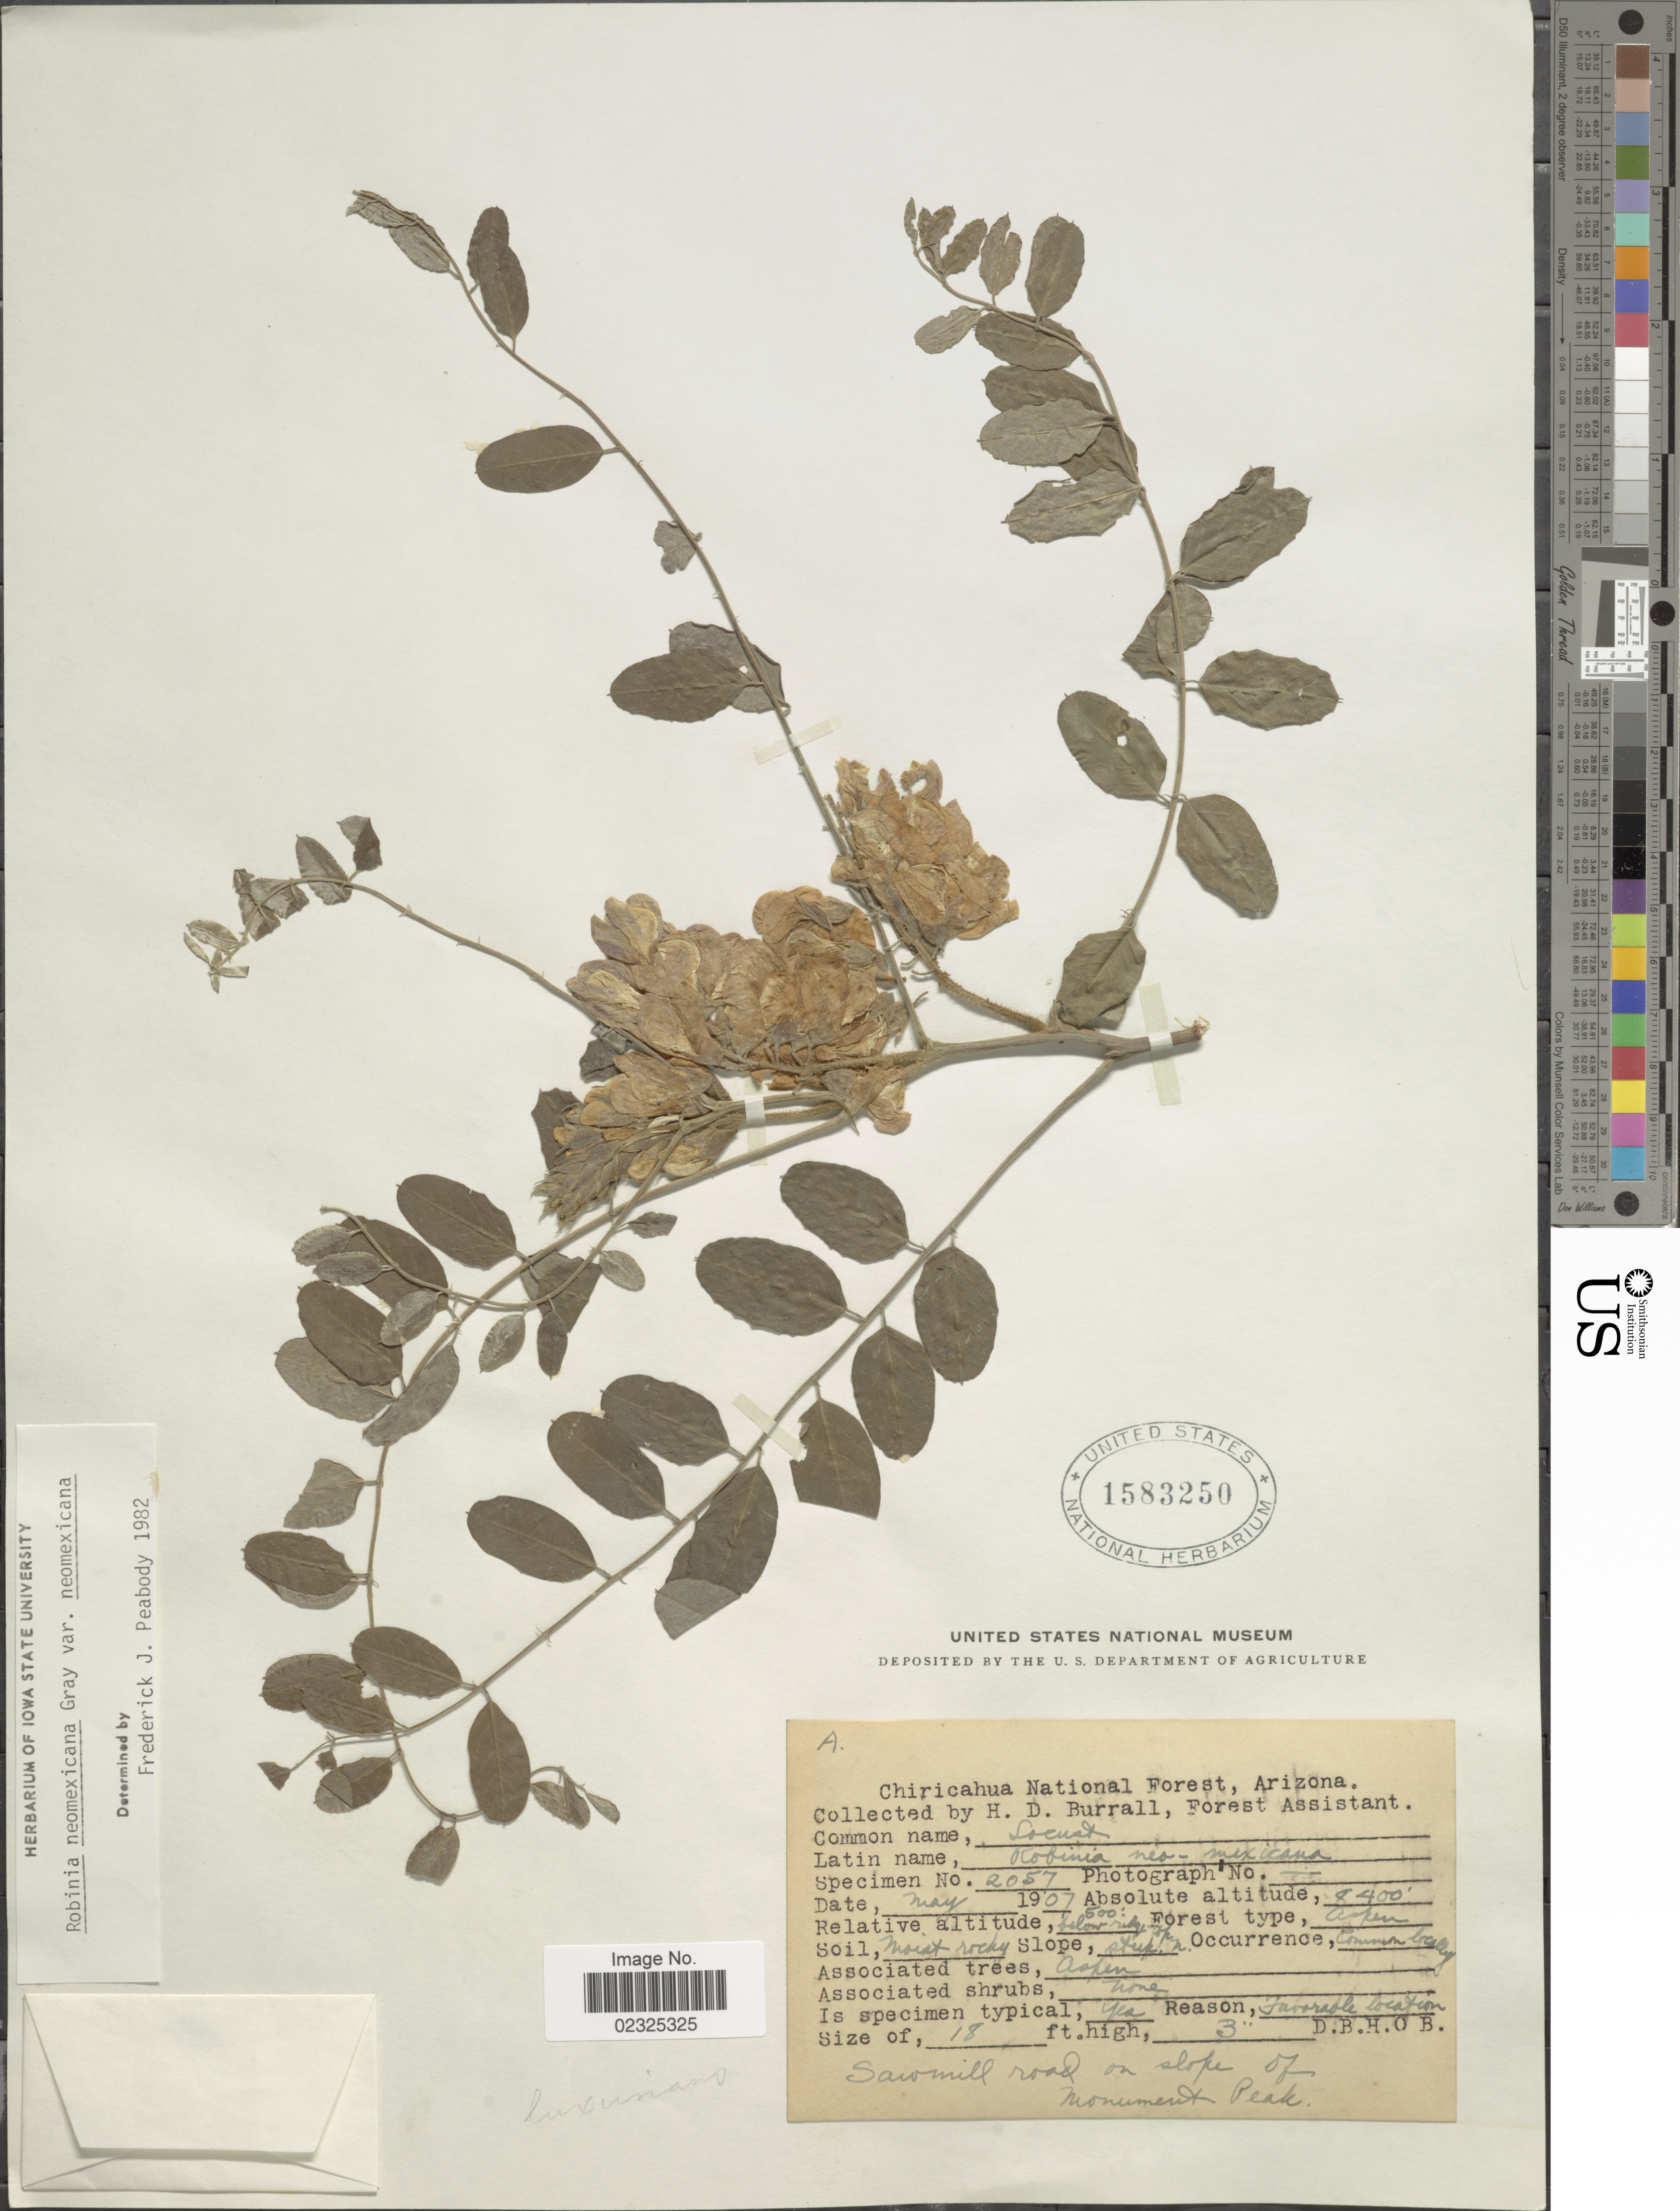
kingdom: Plantae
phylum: Tracheophyta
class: Magnoliopsida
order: Fabales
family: Fabaceae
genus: Robinia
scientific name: Robinia neomexicana var. neomexicana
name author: A. Gray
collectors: H. Burrall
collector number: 2057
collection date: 1907-05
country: United States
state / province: Arizona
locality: Chiricahua Natioanal Forest, Sawmill road on slope of Monument Peak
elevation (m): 2560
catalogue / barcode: US 1583250